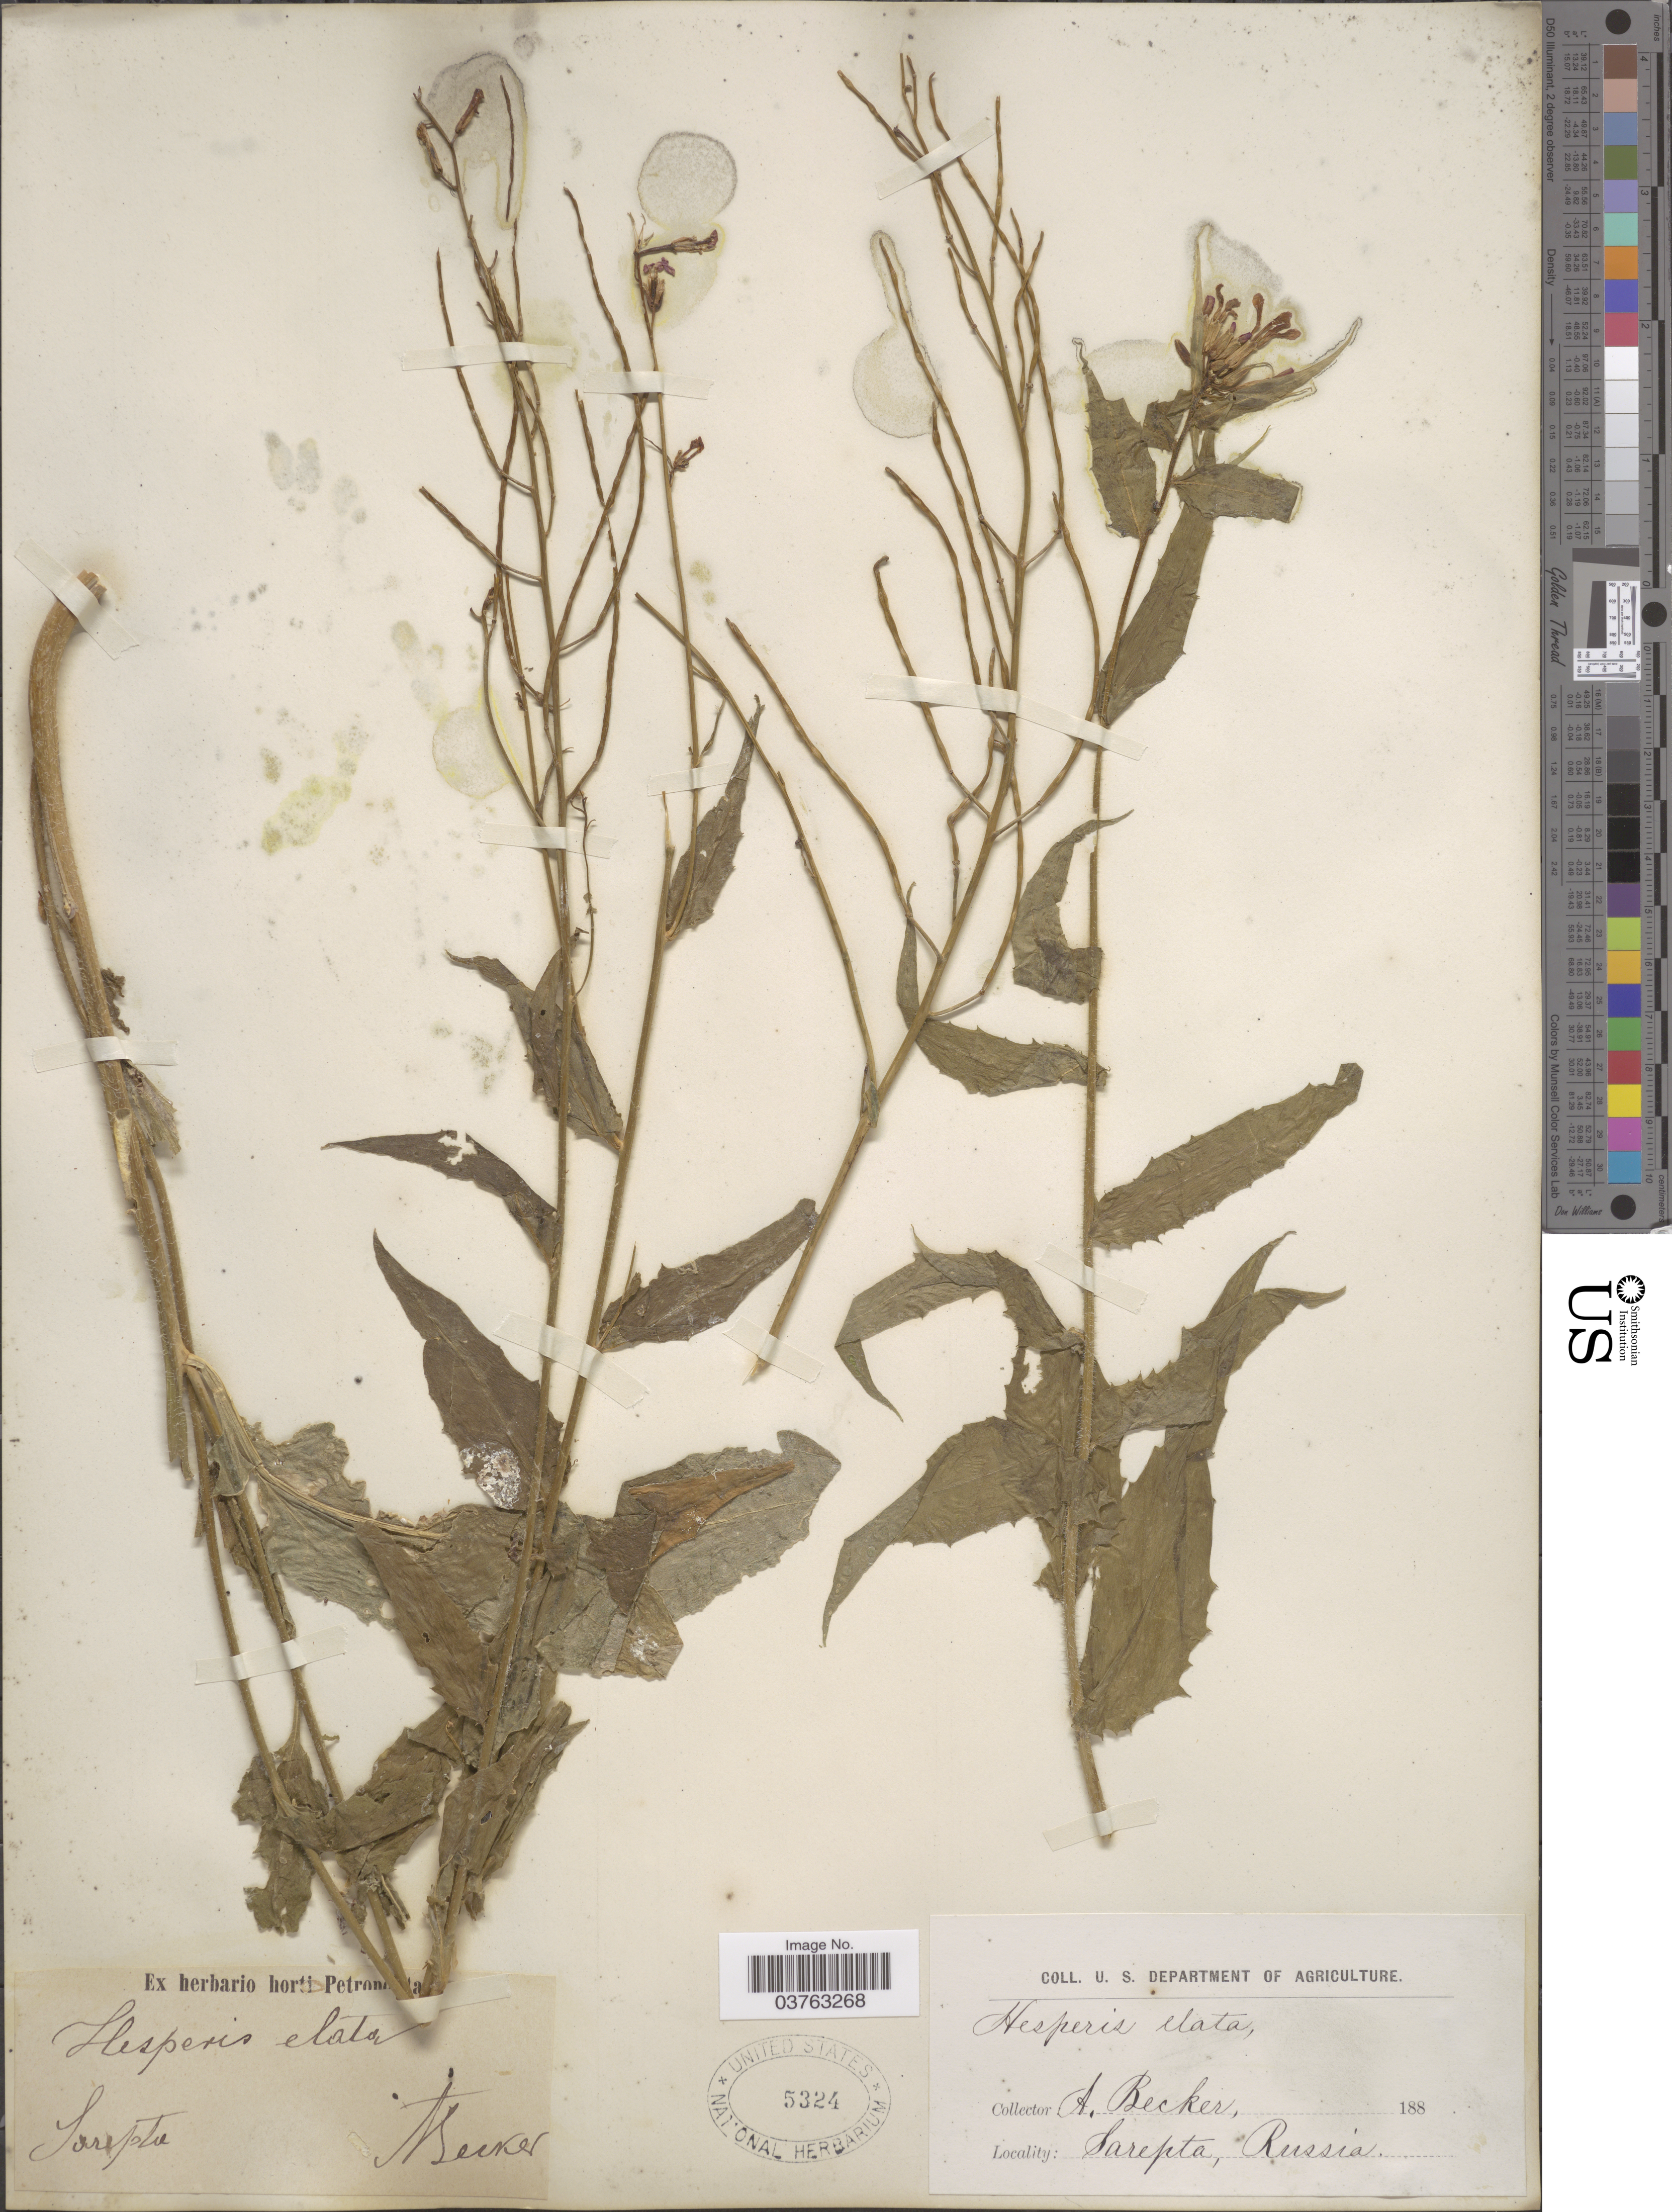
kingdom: Plantae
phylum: Tracheophyta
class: Magnoliopsida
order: Brassicales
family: Brassicaceae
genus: Hesperis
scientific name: Hesperis elata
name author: Hornem.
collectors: A. Becker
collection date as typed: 188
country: Russian Federation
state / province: Volgograd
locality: Sarepta, Russia.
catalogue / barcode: US 5324